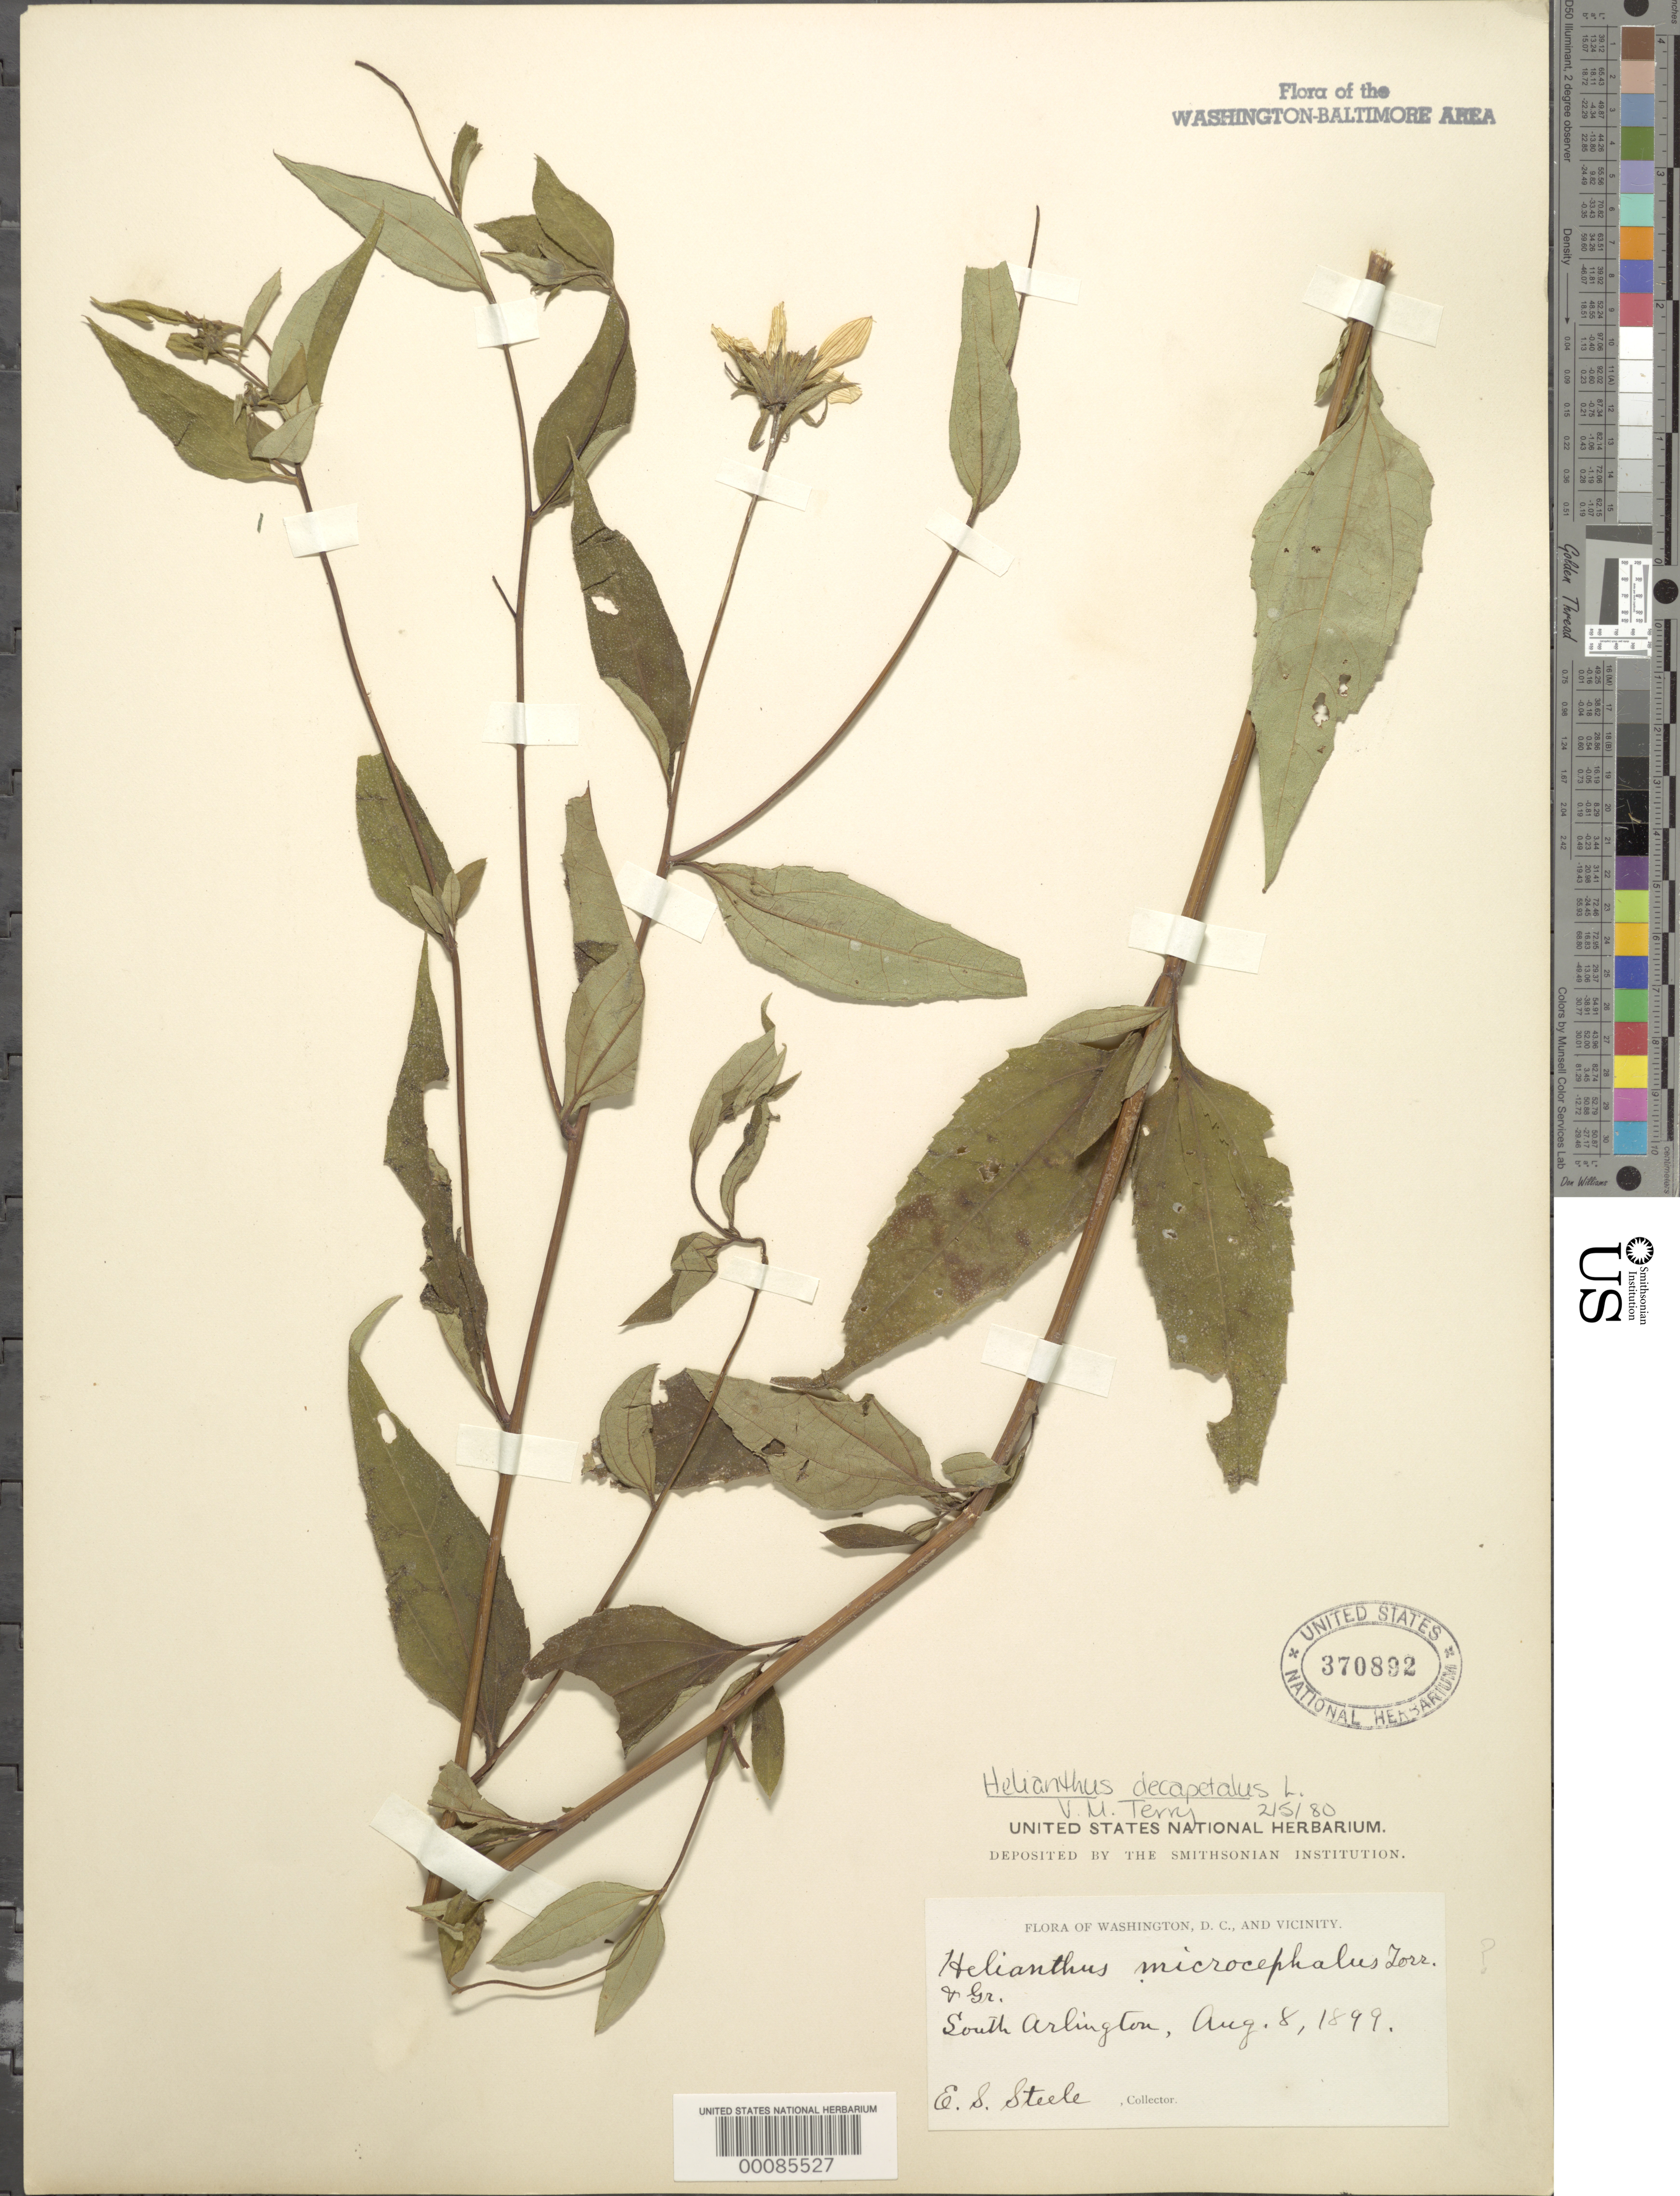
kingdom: Plantae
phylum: Tracheophyta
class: Magnoliopsida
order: Asterales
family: Asteraceae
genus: Helianthus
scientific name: Helianthus decapetalus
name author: L.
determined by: Terry, V. M.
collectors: E. Steele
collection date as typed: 08 Aug 1899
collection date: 1899-08-08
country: United States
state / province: Virginia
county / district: Arlington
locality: South Arlington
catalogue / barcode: US 370892